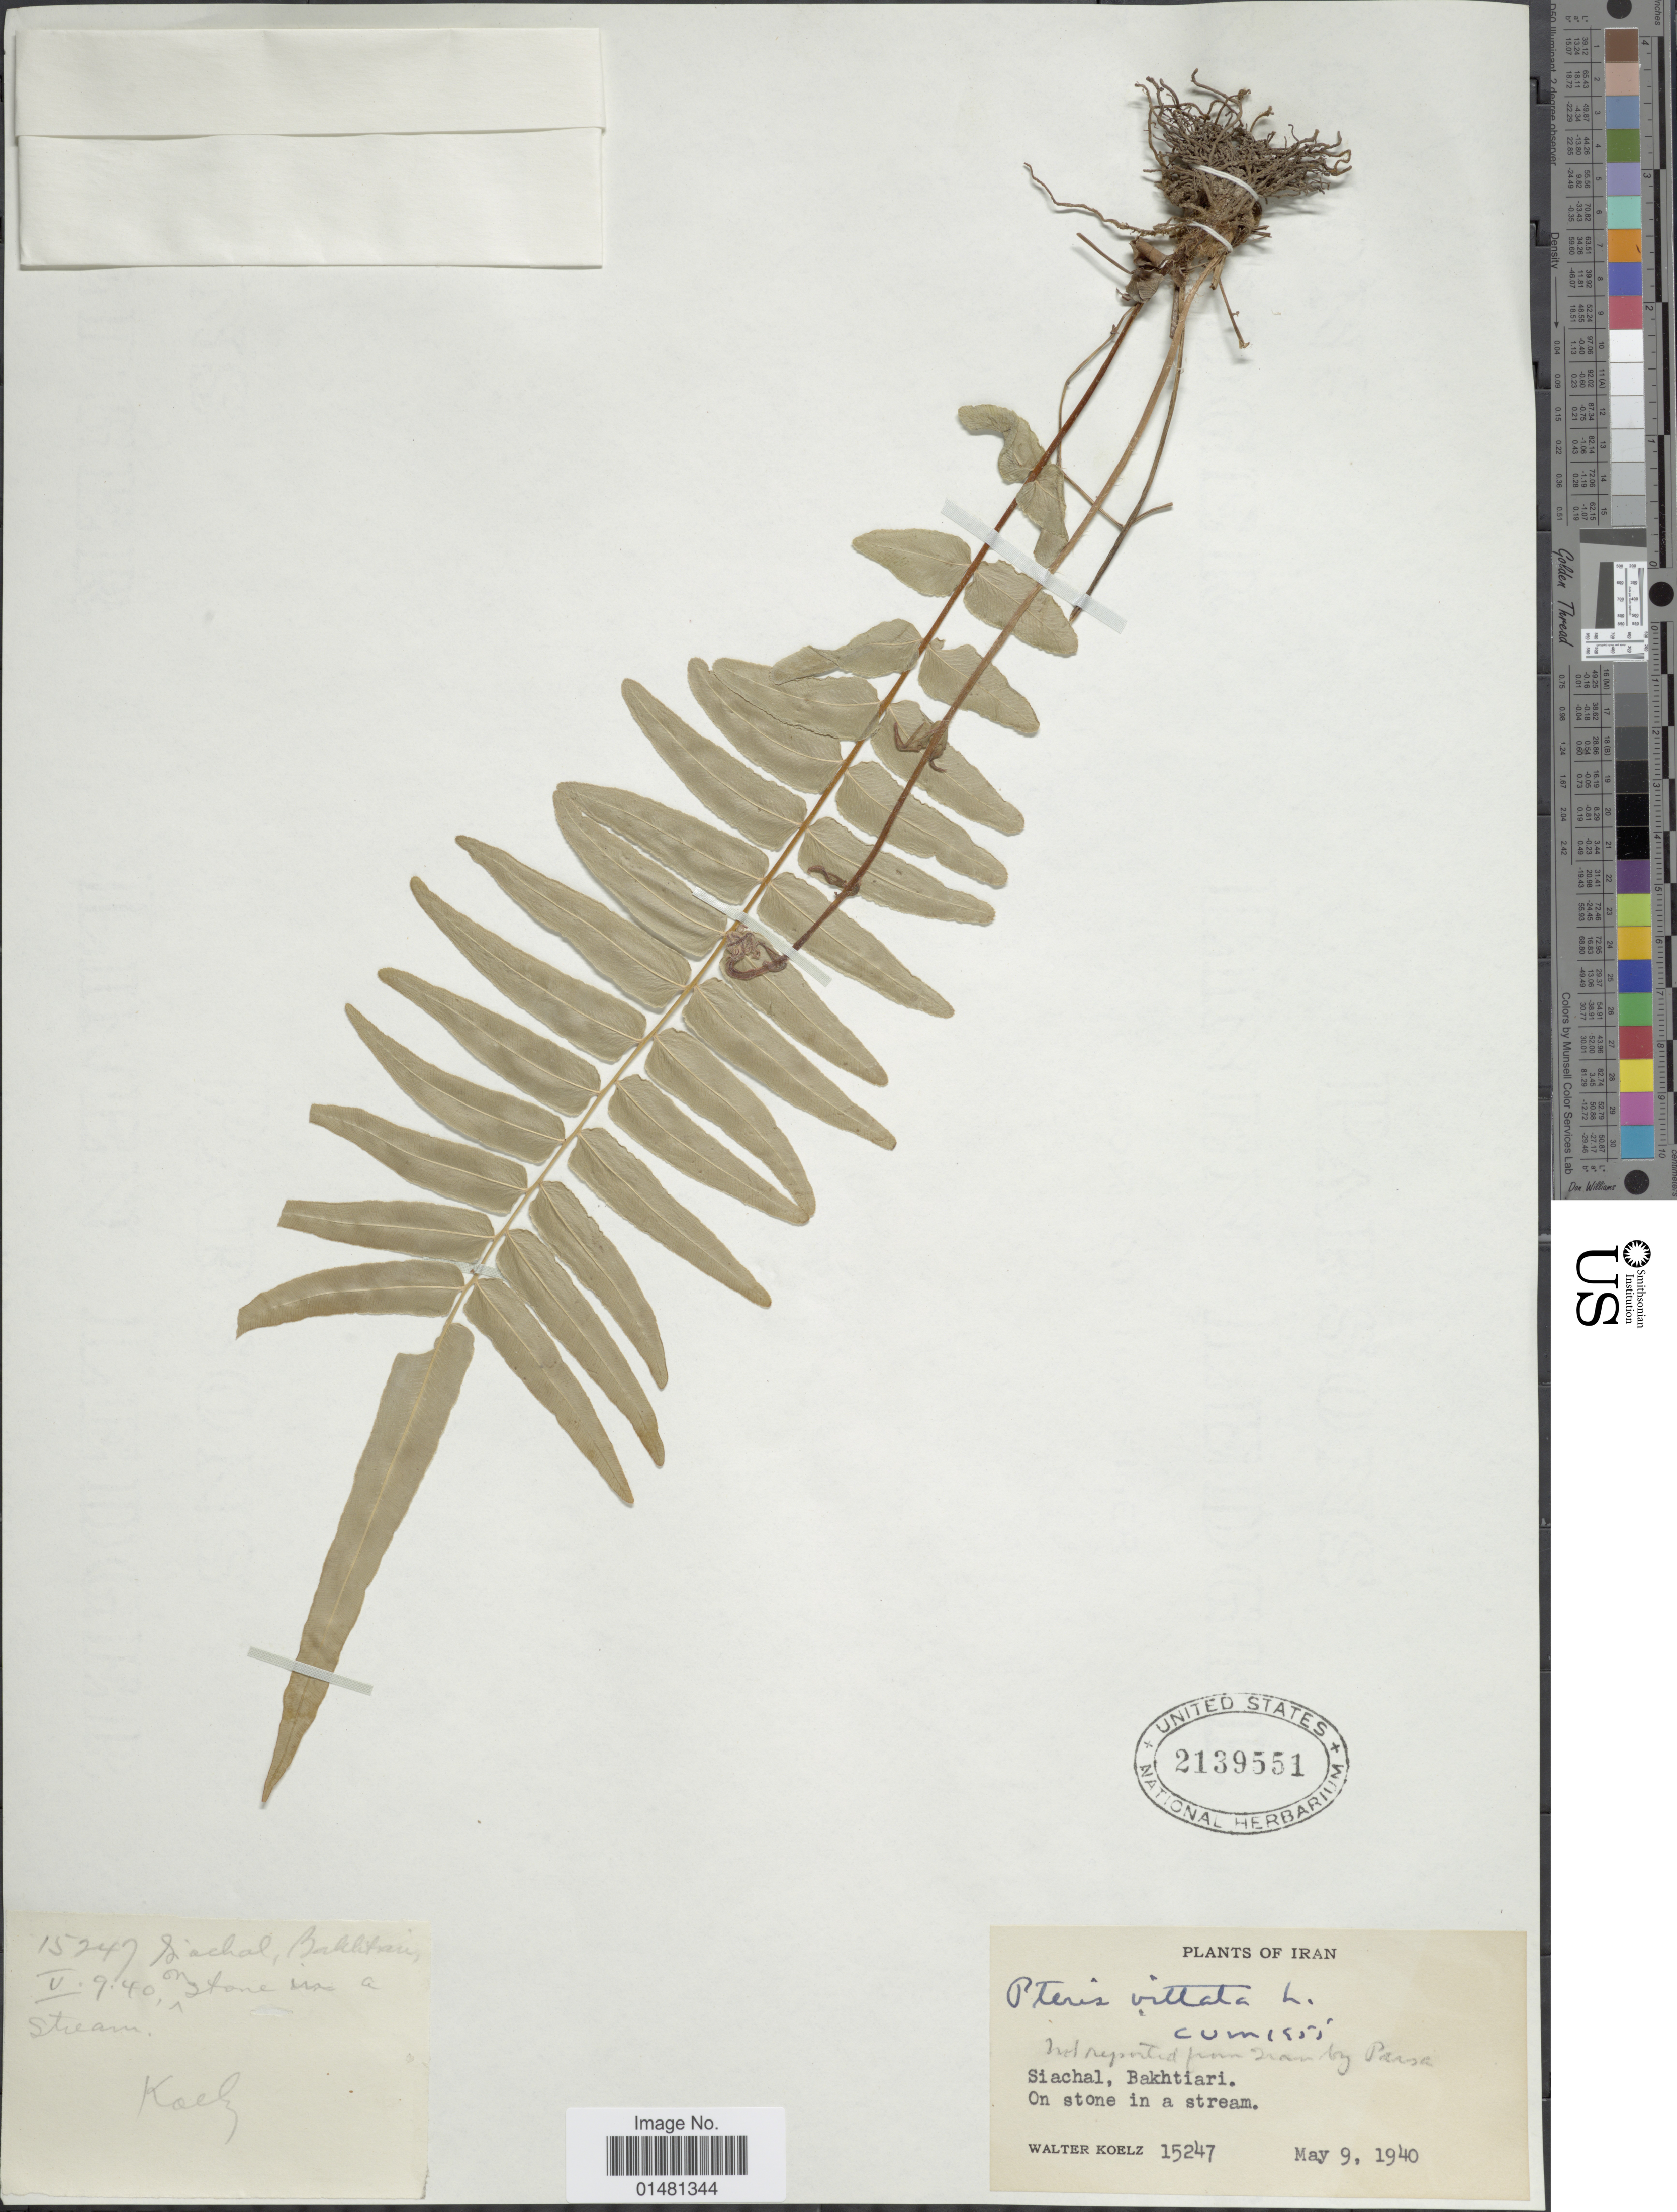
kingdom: Plantae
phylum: Tracheophyta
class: Polypodiopsida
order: Polypodiales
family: Pteridaceae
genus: Pteris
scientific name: Pteris vittata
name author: L.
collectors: W. N. Koelz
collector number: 15247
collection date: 1940-05-09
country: Iran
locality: Siachal, Bakhtiari. On stone in a stream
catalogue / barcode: US 2139551